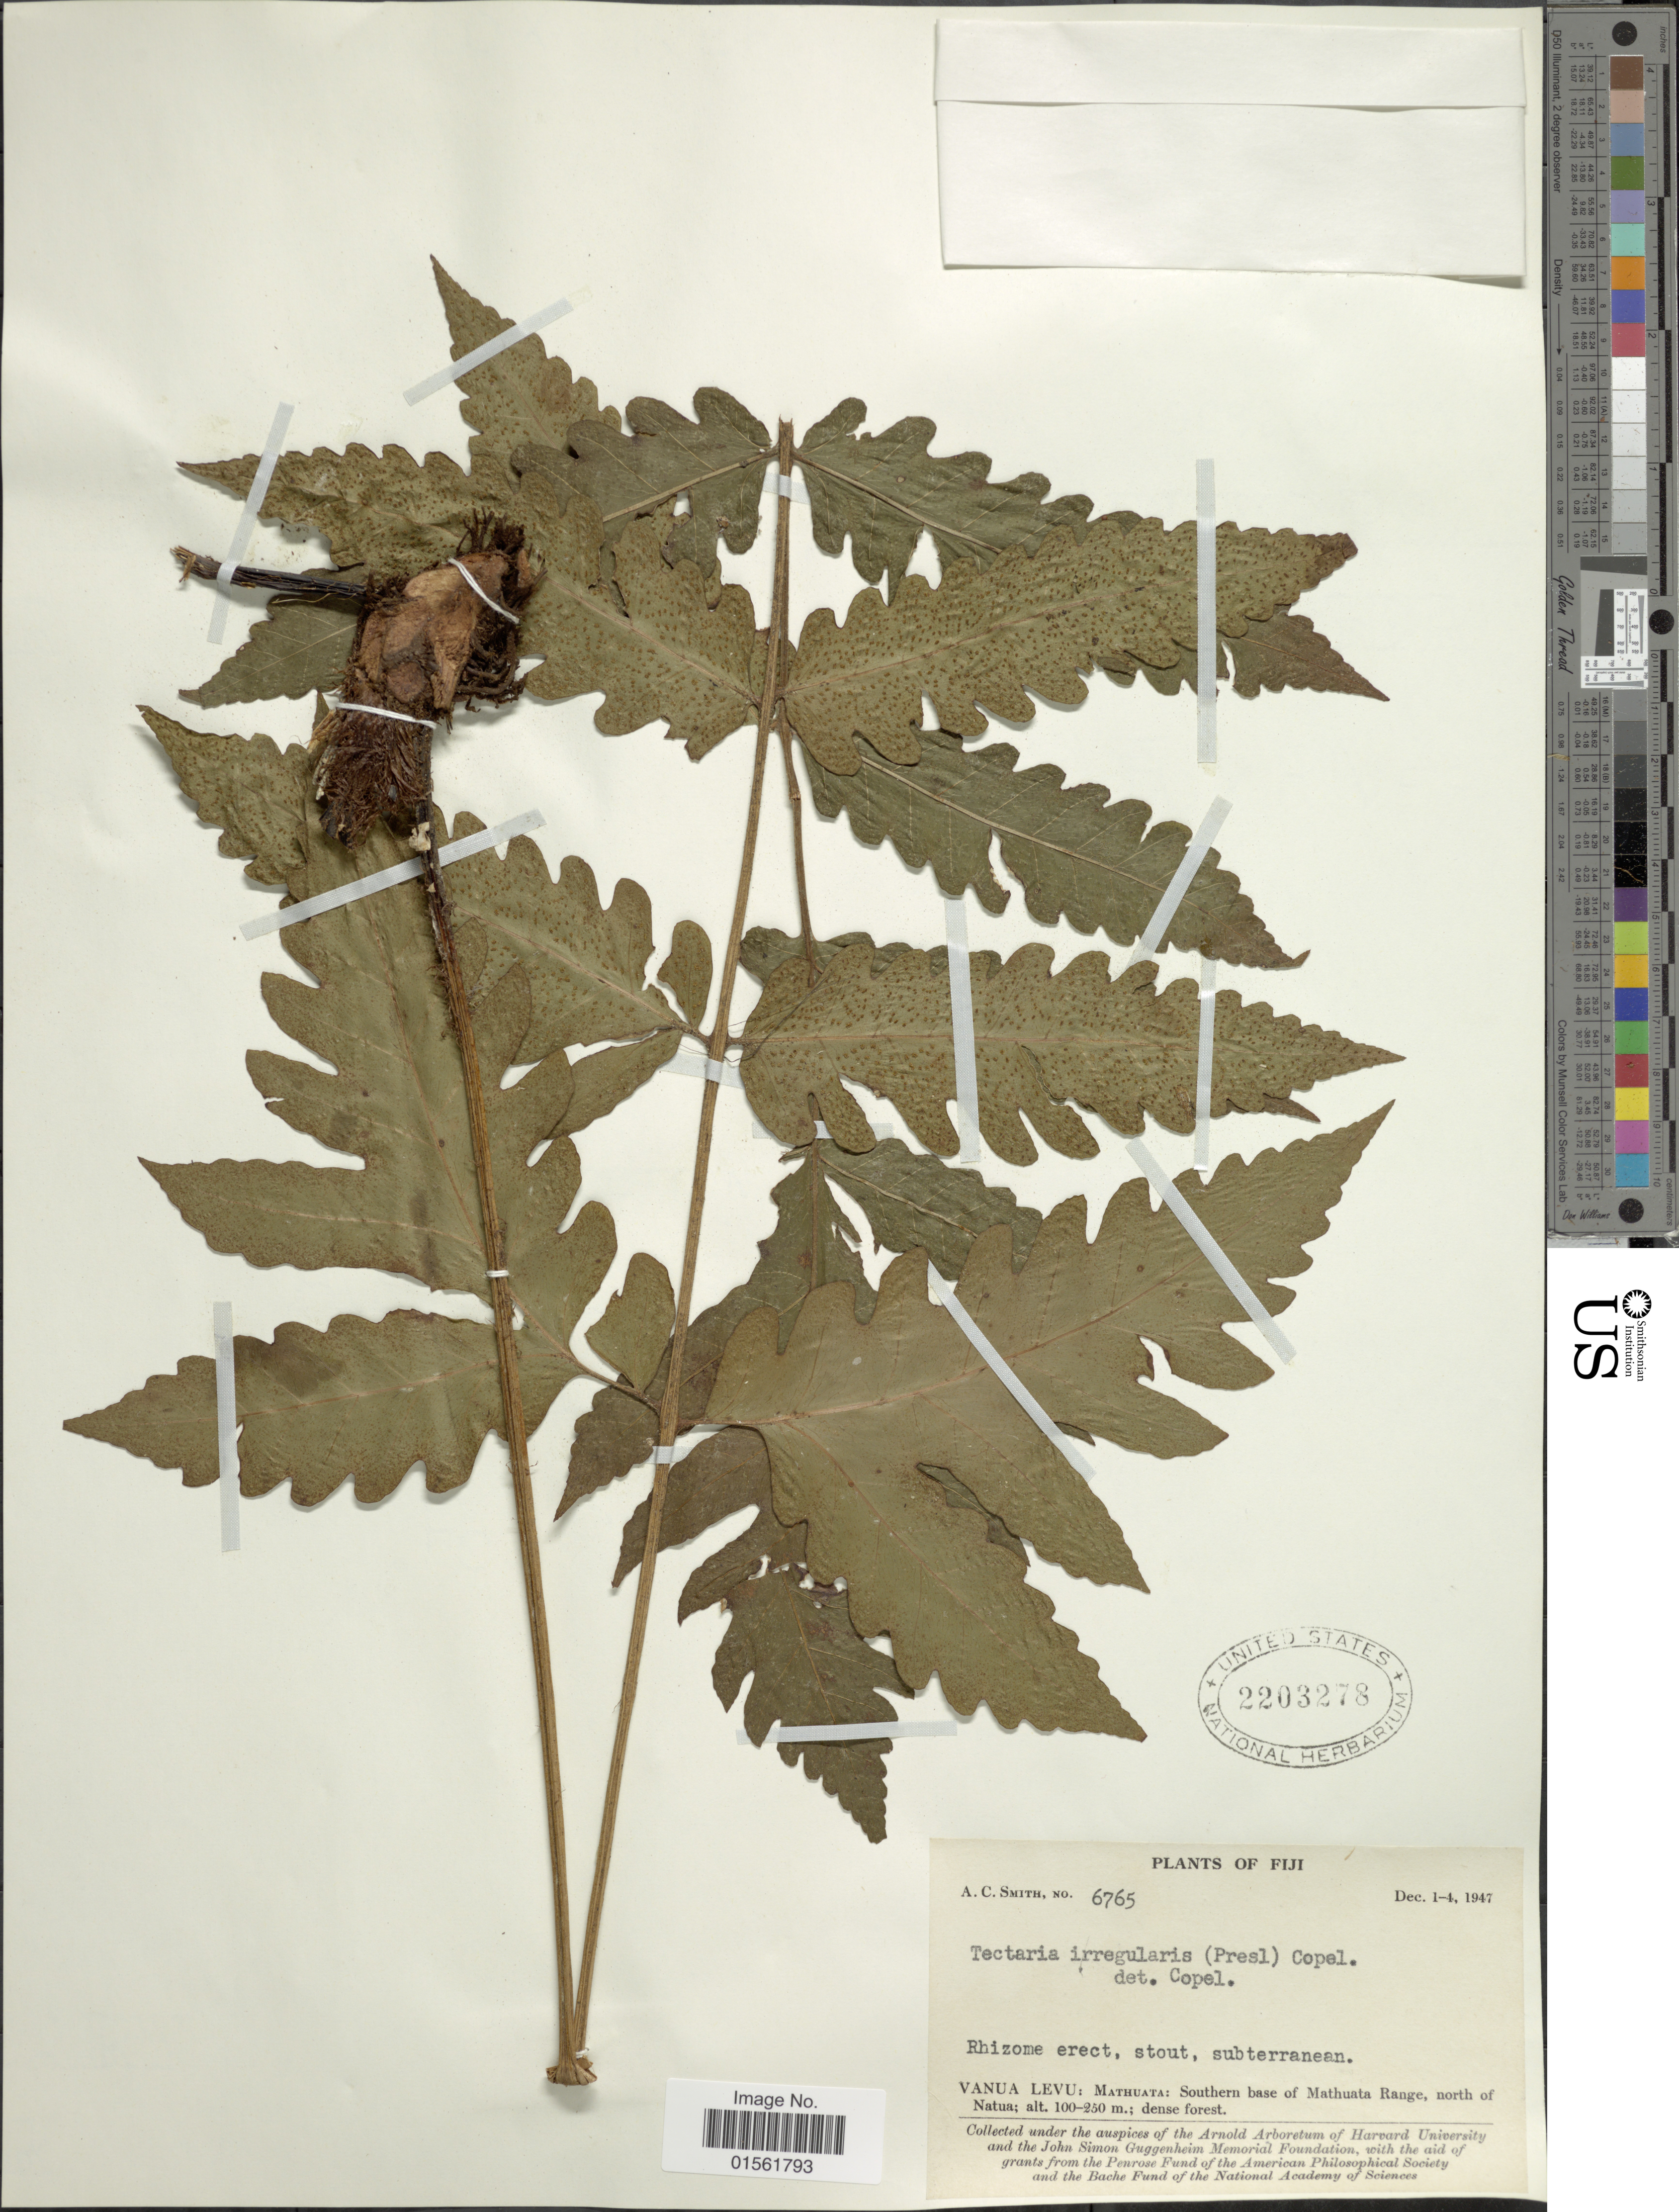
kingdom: Plantae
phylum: Tracheophyta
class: Polypodiopsida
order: Polypodiales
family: Dryopteridaceae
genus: Pleocnemia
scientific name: Pleocnemia irregularis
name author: (C. Presl) Holttum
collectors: A. C. Smith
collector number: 6765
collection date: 1947-12-01/1947-12-04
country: Fiji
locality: Vanua Levu: Mathuata: Southern base of Mathuata Range, north of Natua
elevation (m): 100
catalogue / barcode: US 2203278